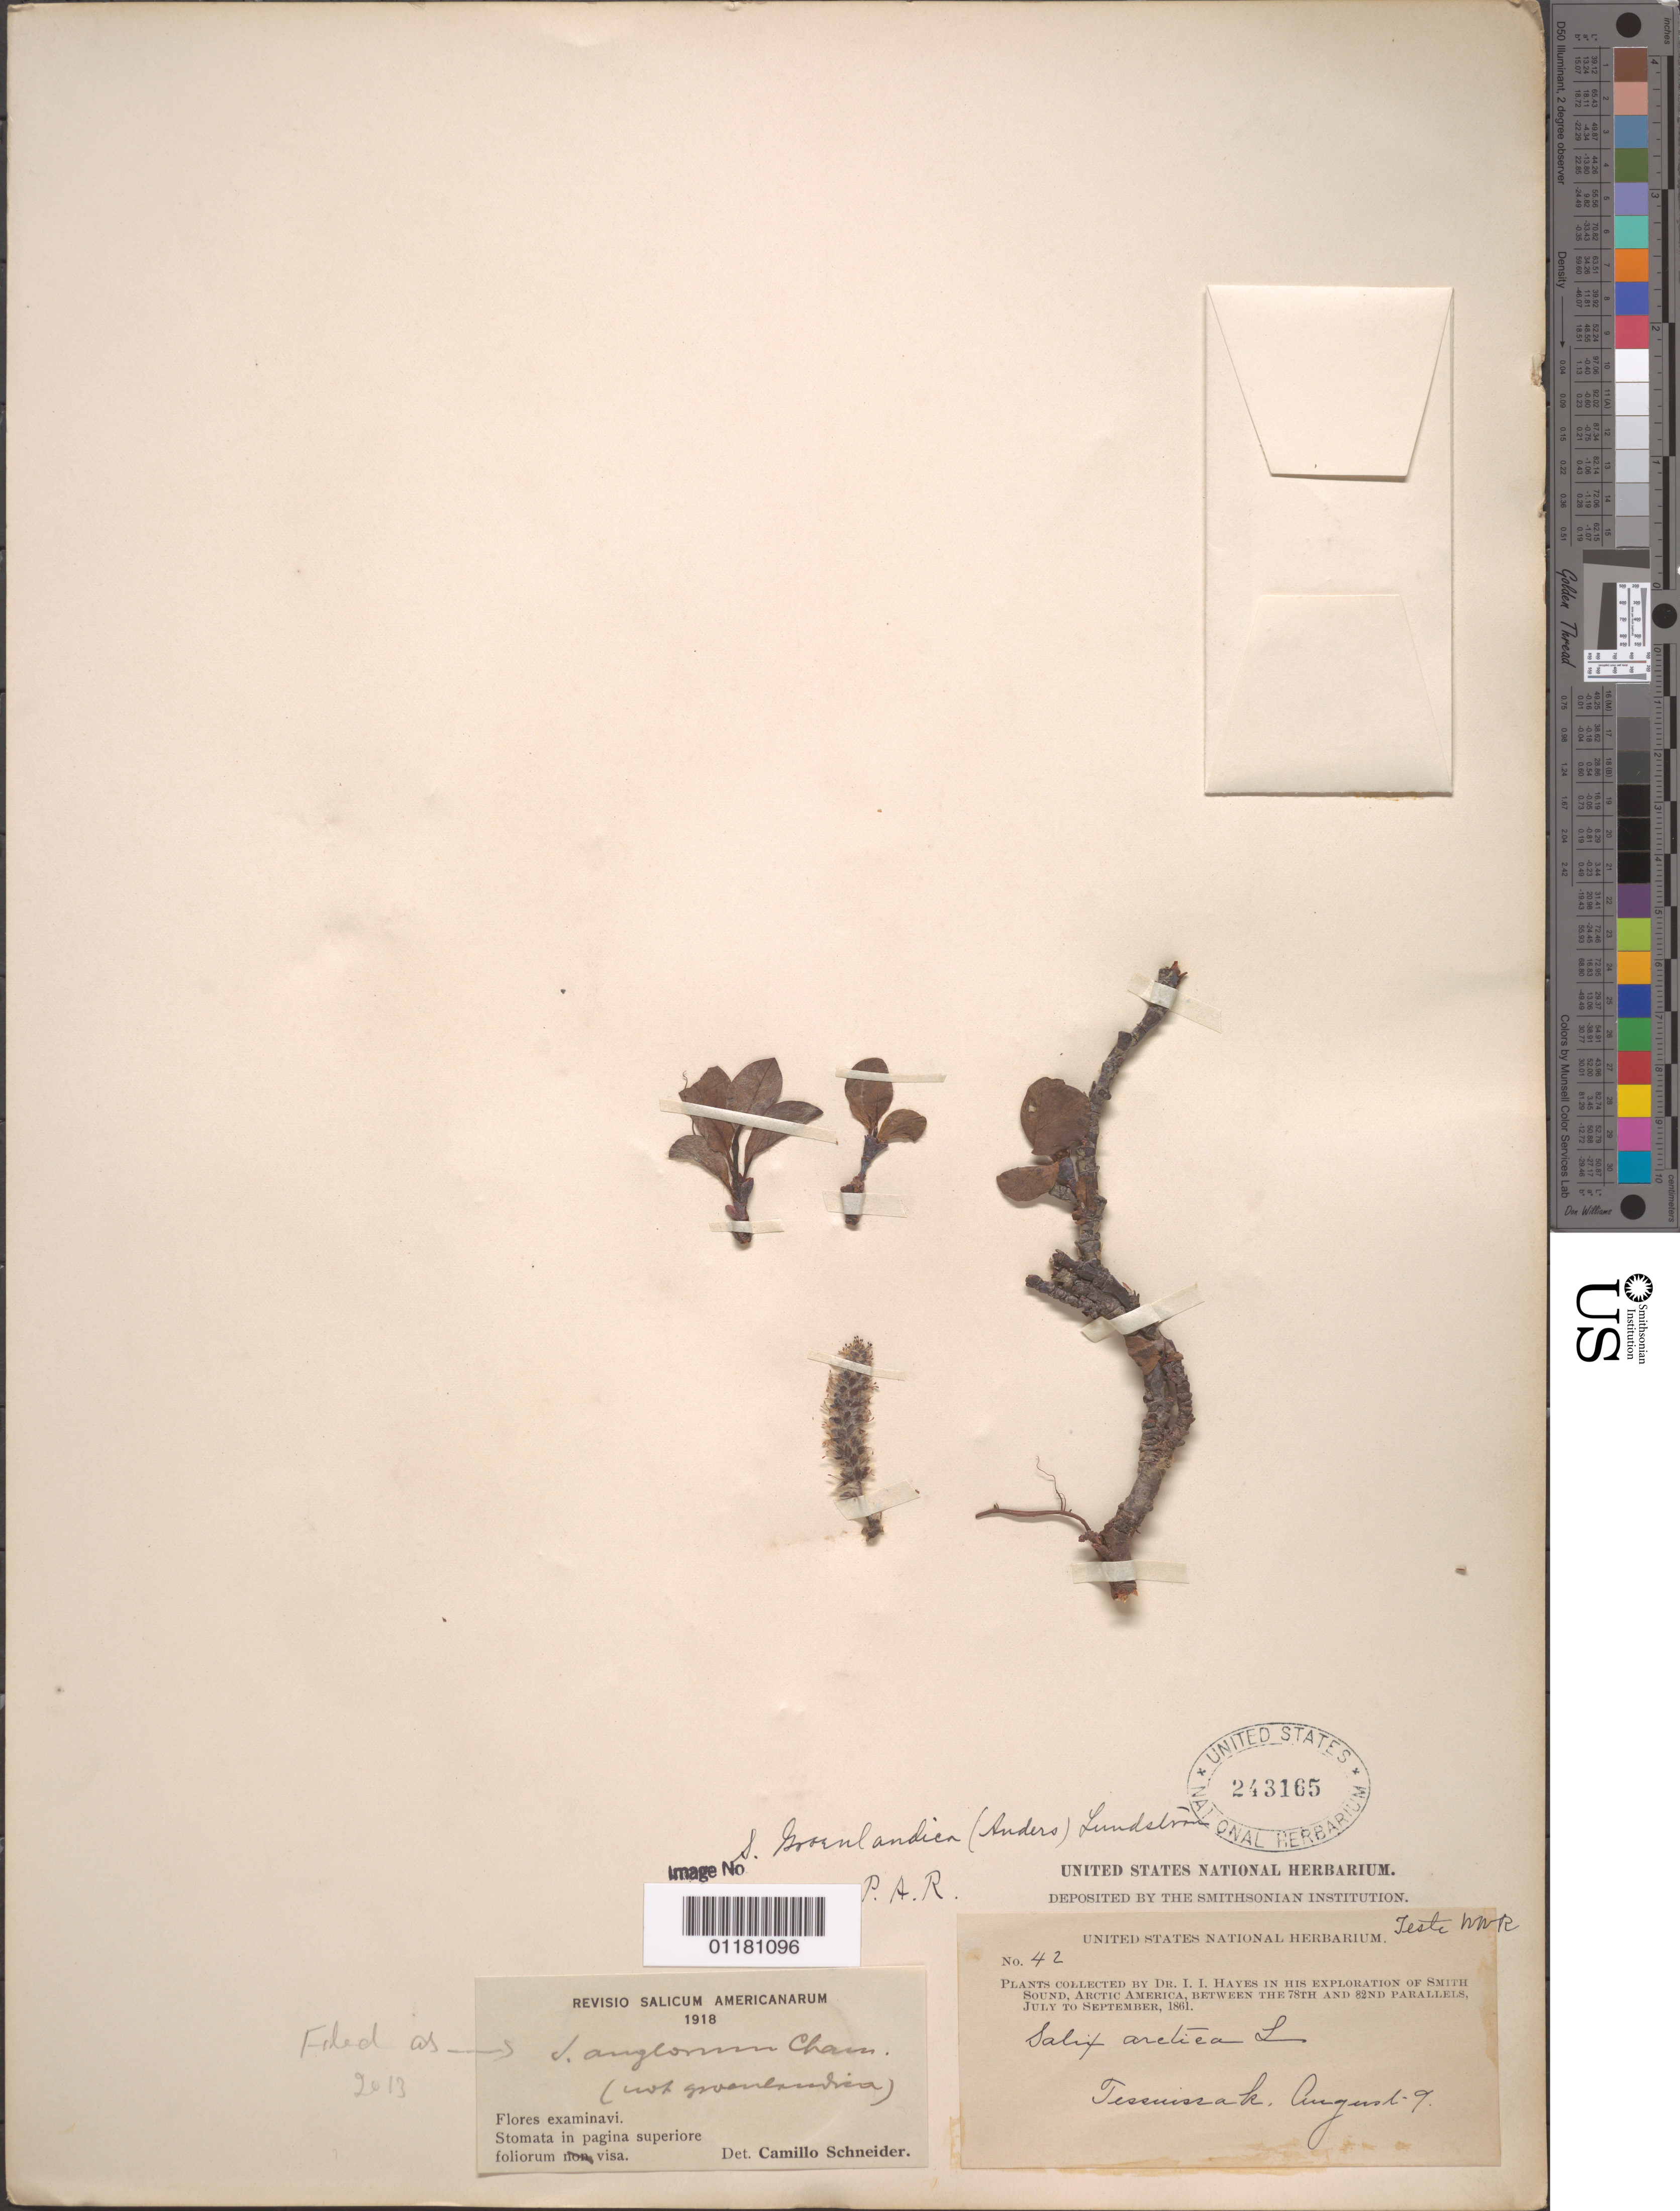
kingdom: Plantae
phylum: Tracheophyta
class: Magnoliopsida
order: Malpighiales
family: Salicaceae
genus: Salix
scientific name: Salix anglorum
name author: Cham.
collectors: I. I. Hayes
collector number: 42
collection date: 1861-08-09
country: Canada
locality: Tessuissak.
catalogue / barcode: US 243165